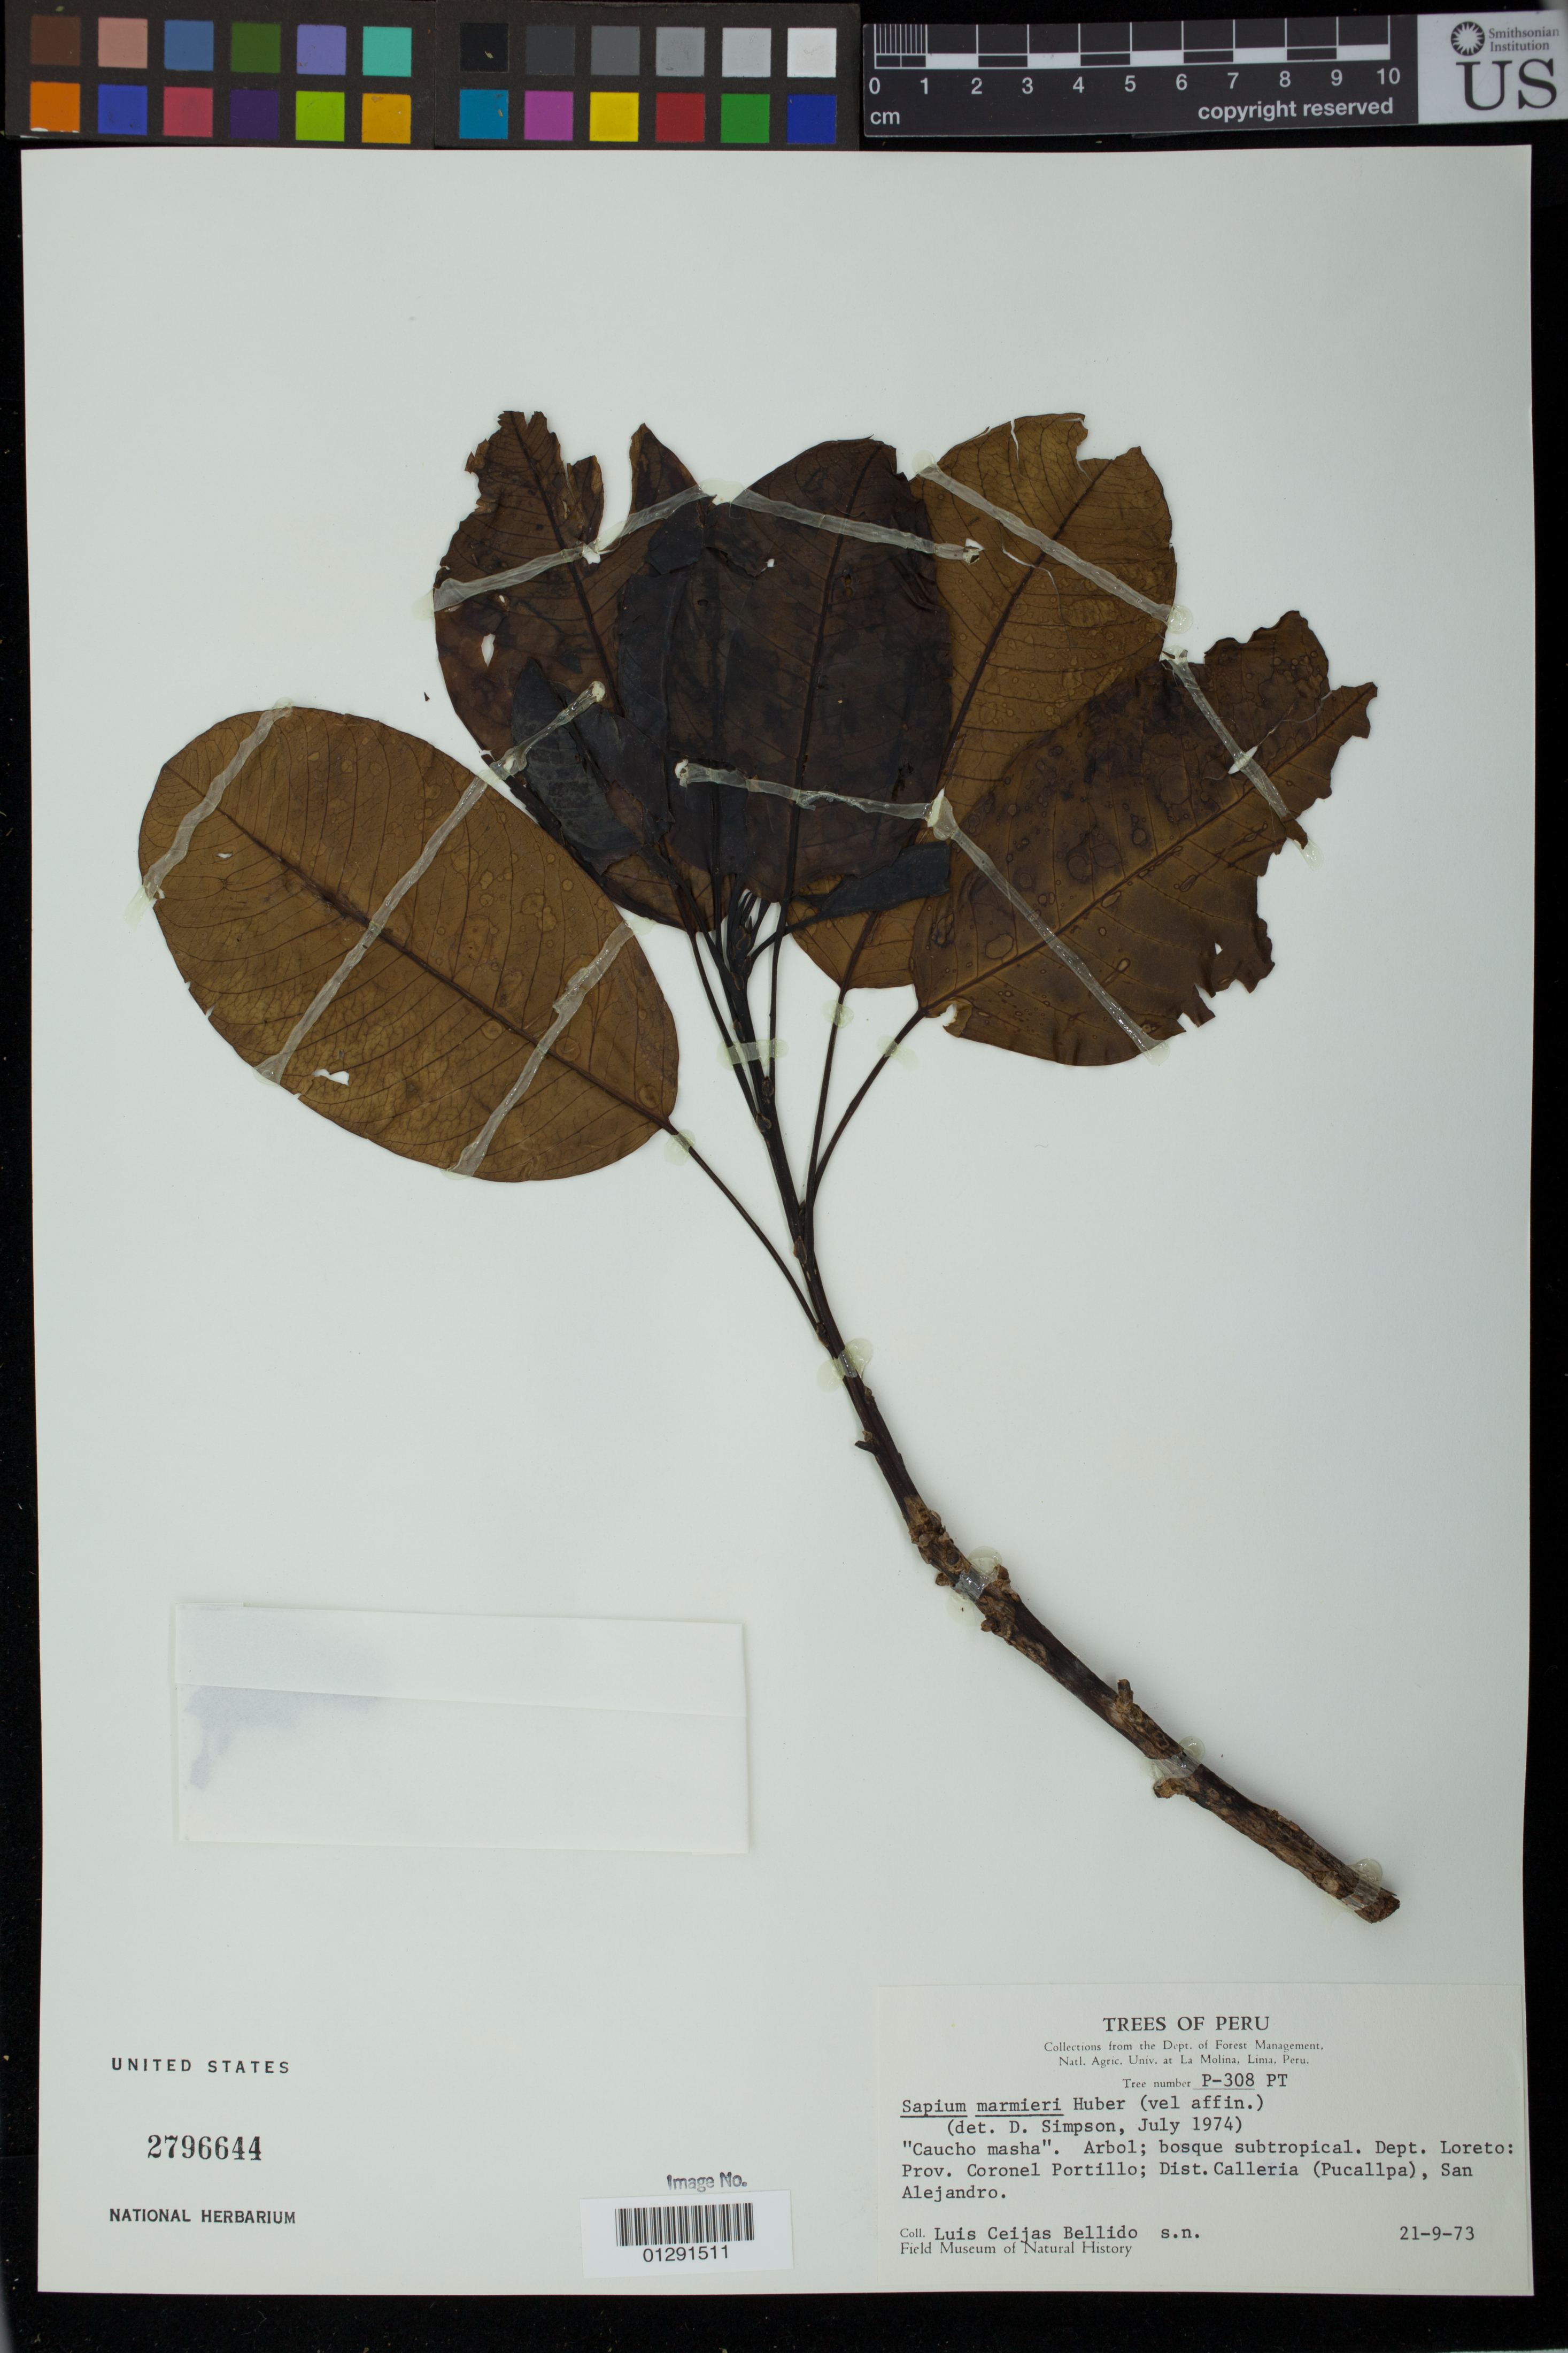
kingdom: Plantae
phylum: Tracheophyta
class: Magnoliopsida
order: Malpighiales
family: Euphorbiaceae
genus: Sapium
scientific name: Sapium marmieri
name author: Huber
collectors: L. Bellido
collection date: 1973-09-21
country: Peru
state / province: Loreto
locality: Prov. Coronel Protillo: Dist. Calleria (Pucallpa), San Alejandro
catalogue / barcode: US 2796644